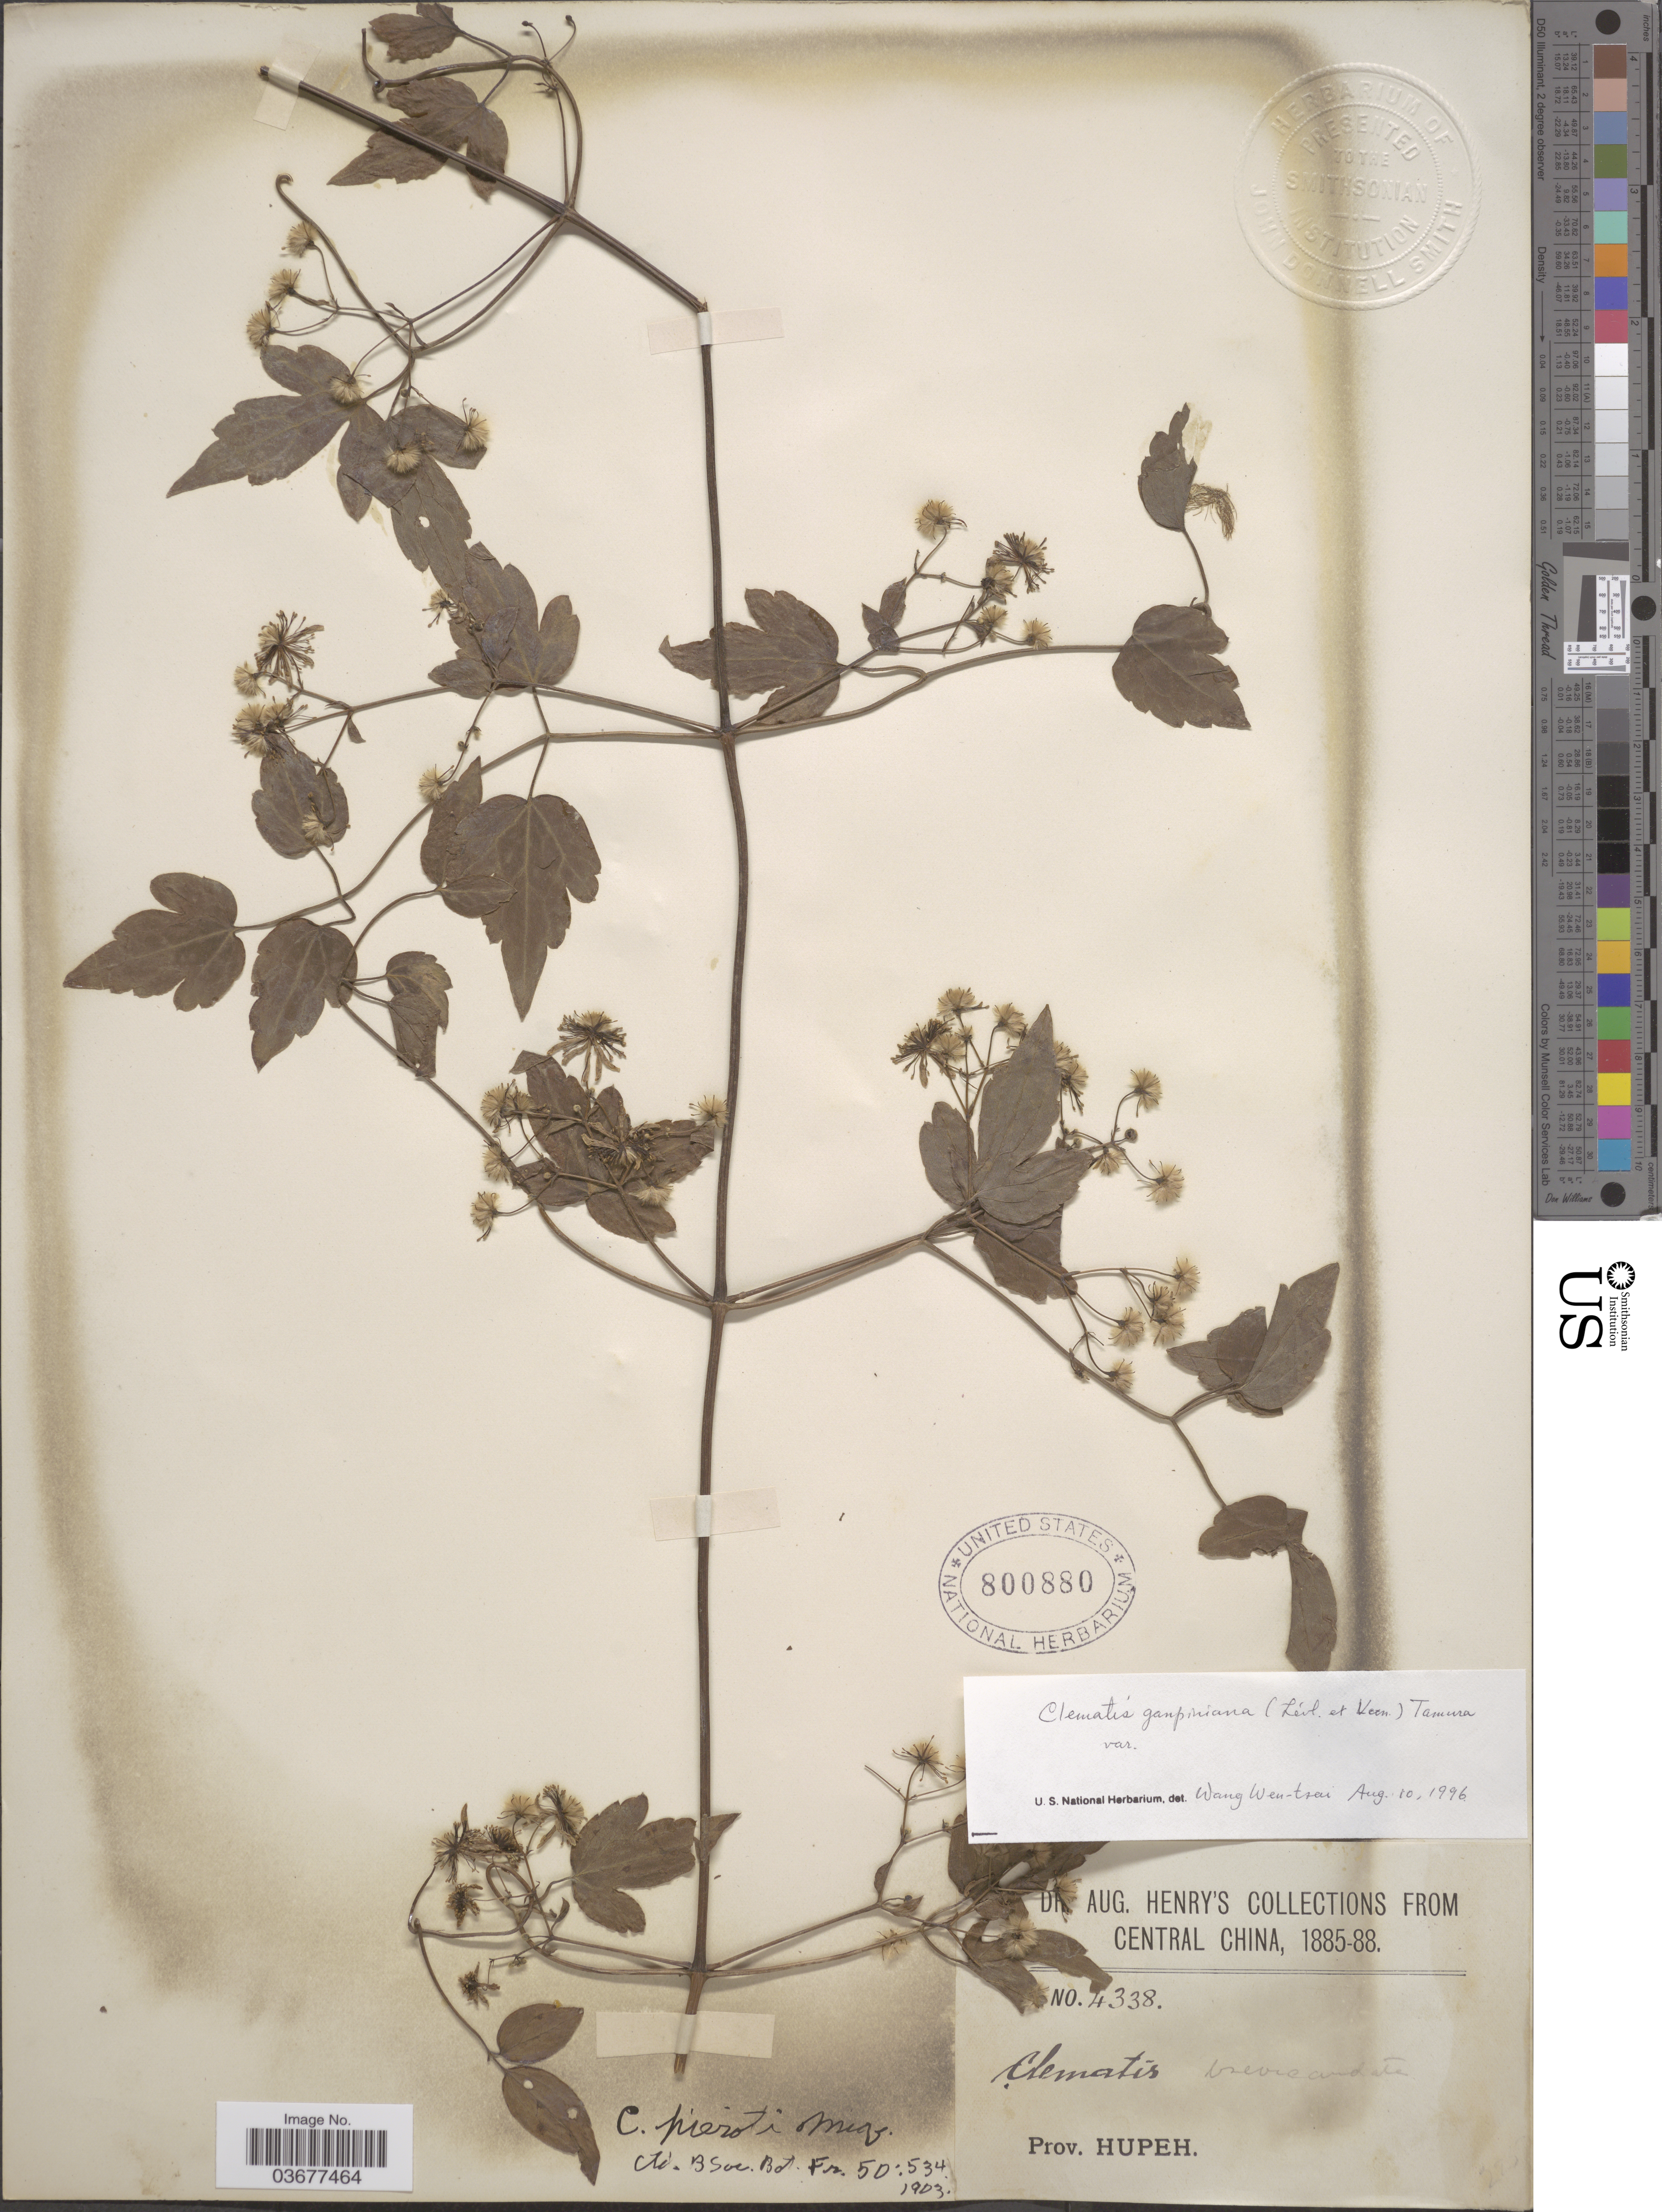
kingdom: Plantae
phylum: Tracheophyta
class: Magnoliopsida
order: Ranunculales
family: Ranunculaceae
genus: Clematis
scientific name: Clematis pierotii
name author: Miq.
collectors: A. Henry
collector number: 4338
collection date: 1885/1888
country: China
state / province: Hubei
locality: Central China. Prov. Hupeh.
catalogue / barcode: US 800880